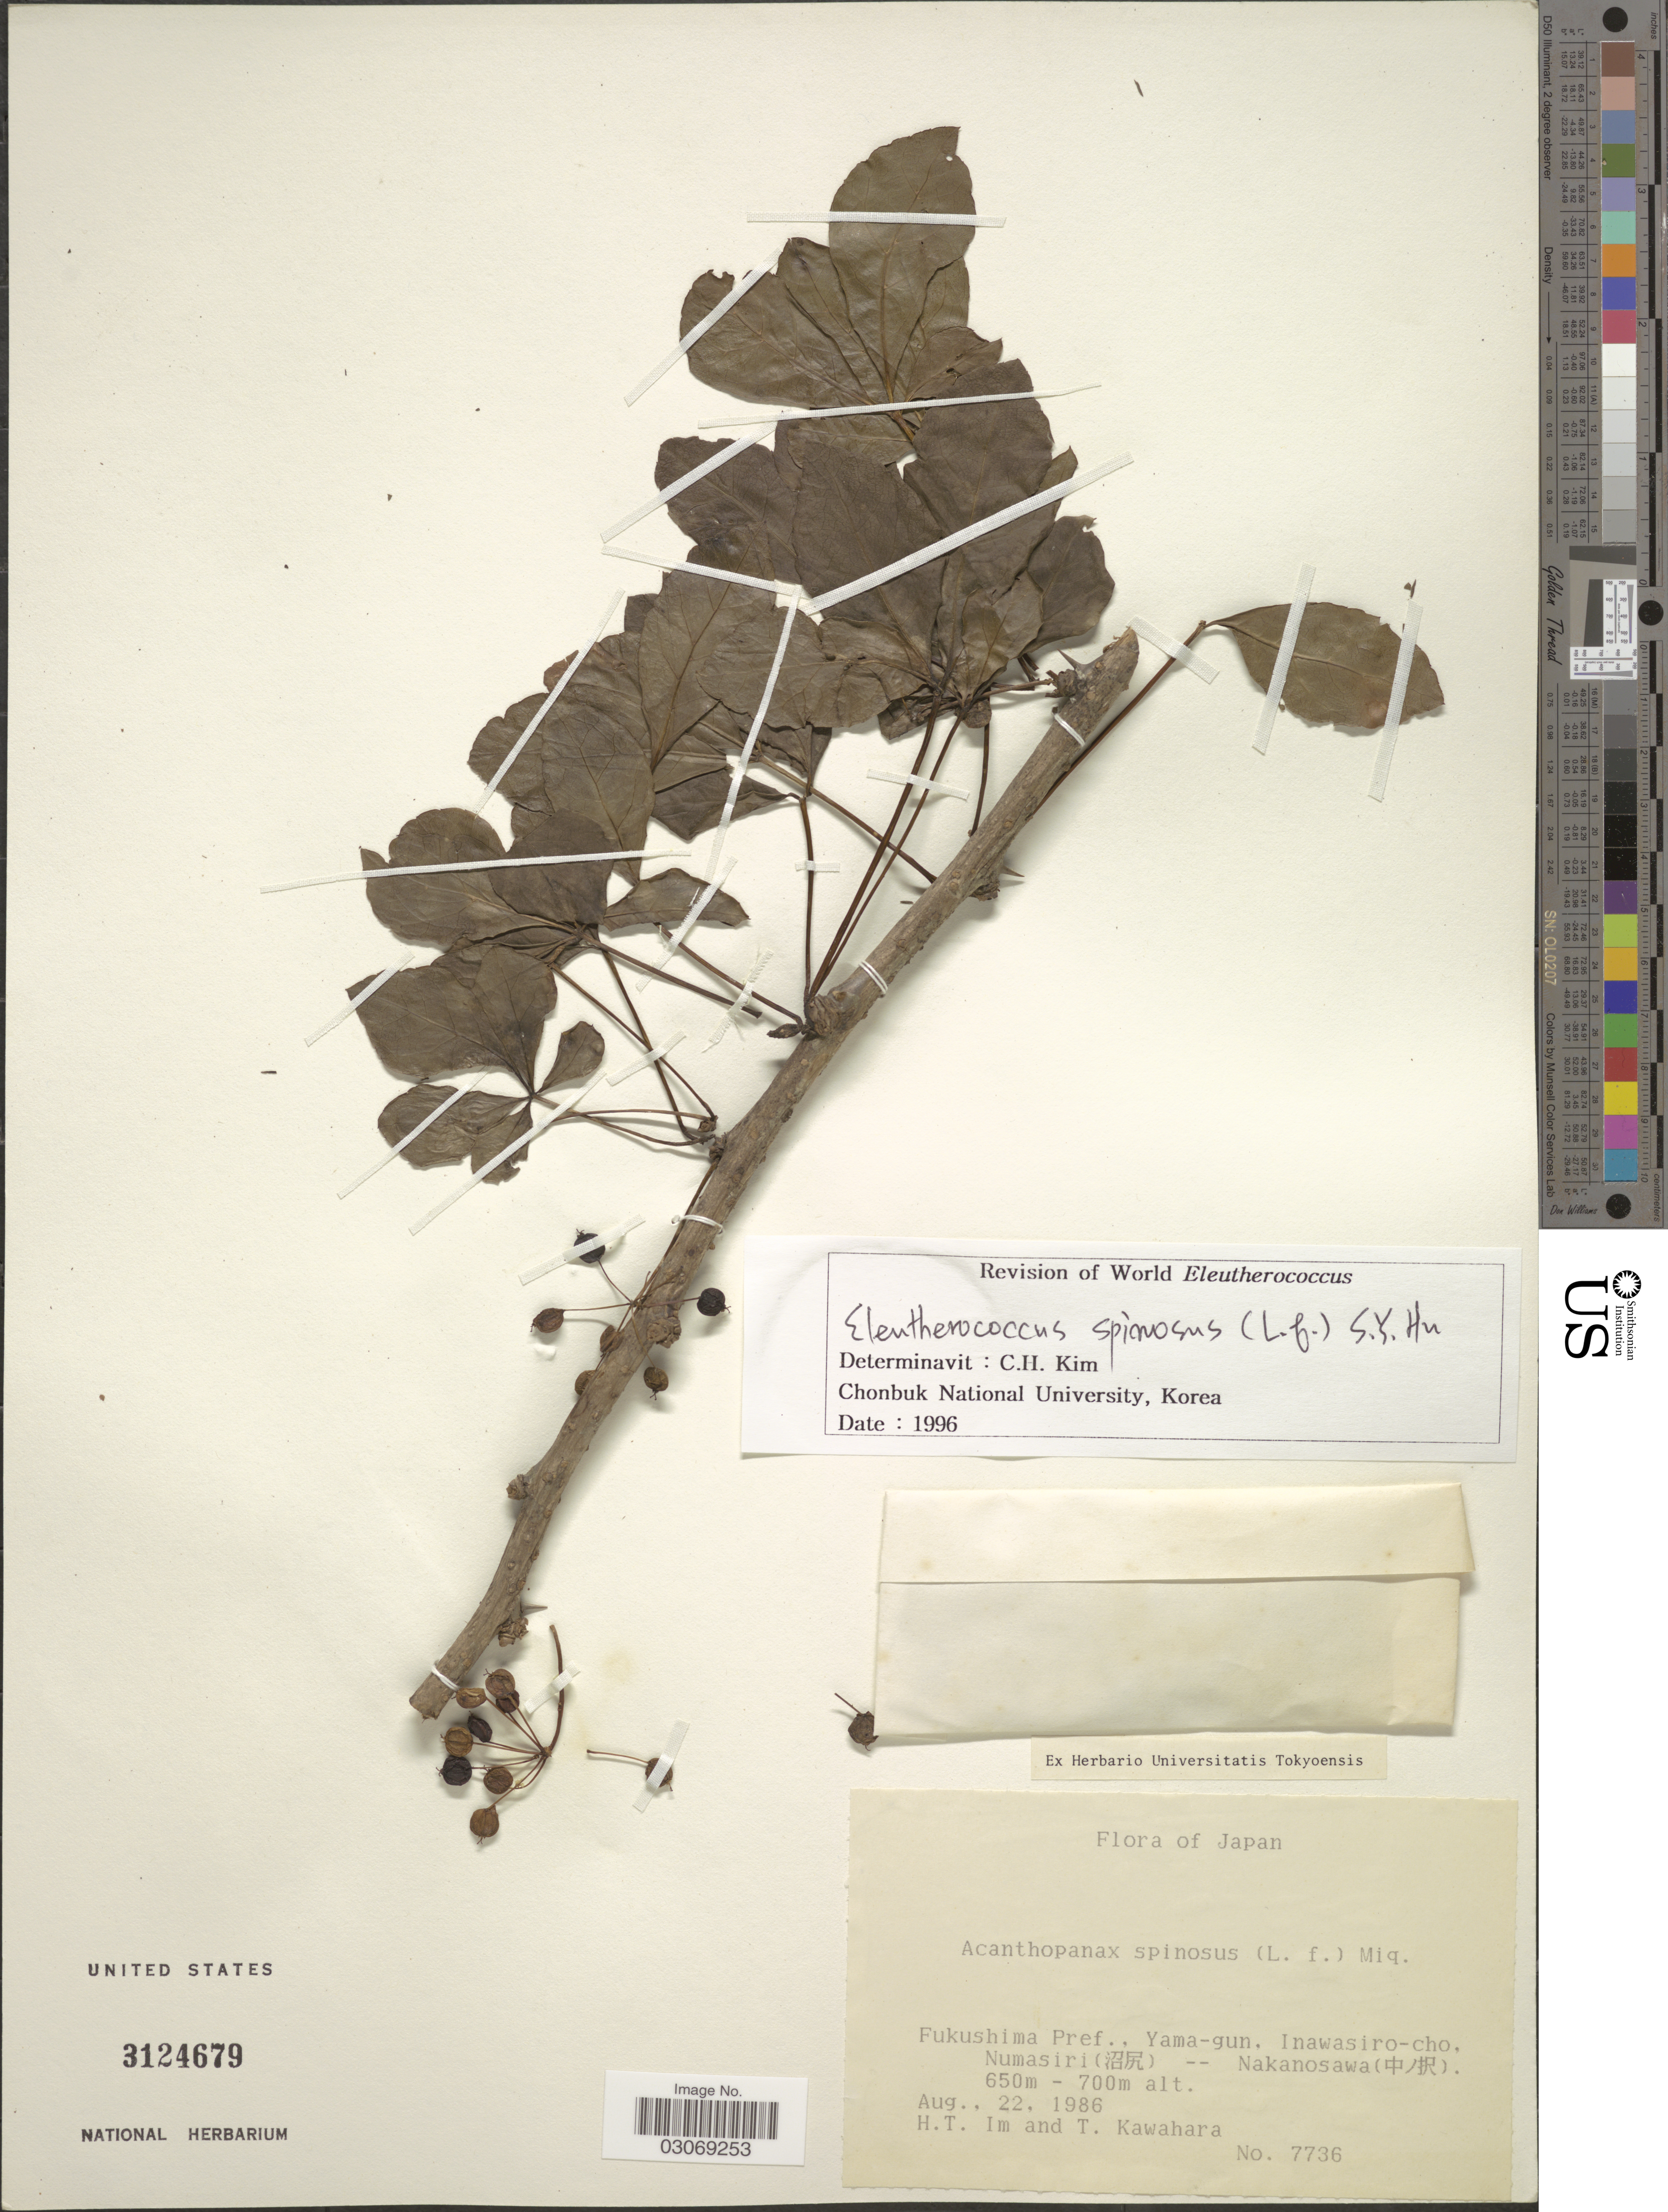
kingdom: Plantae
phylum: Tracheophyta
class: Magnoliopsida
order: Apiales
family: Araliaceae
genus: Eleutherococcus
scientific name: Eleutherococcus spinosus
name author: (L. f.) S.Y. Hu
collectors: H. Im & T. Kawahara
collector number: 7736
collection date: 1986-08-22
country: Japan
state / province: Hukusima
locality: Fukushima Pref., Yama-gun. Inawasiro-cho, Numasiri (X) -- Nakanosawa (X).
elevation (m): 650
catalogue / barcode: US 3124679